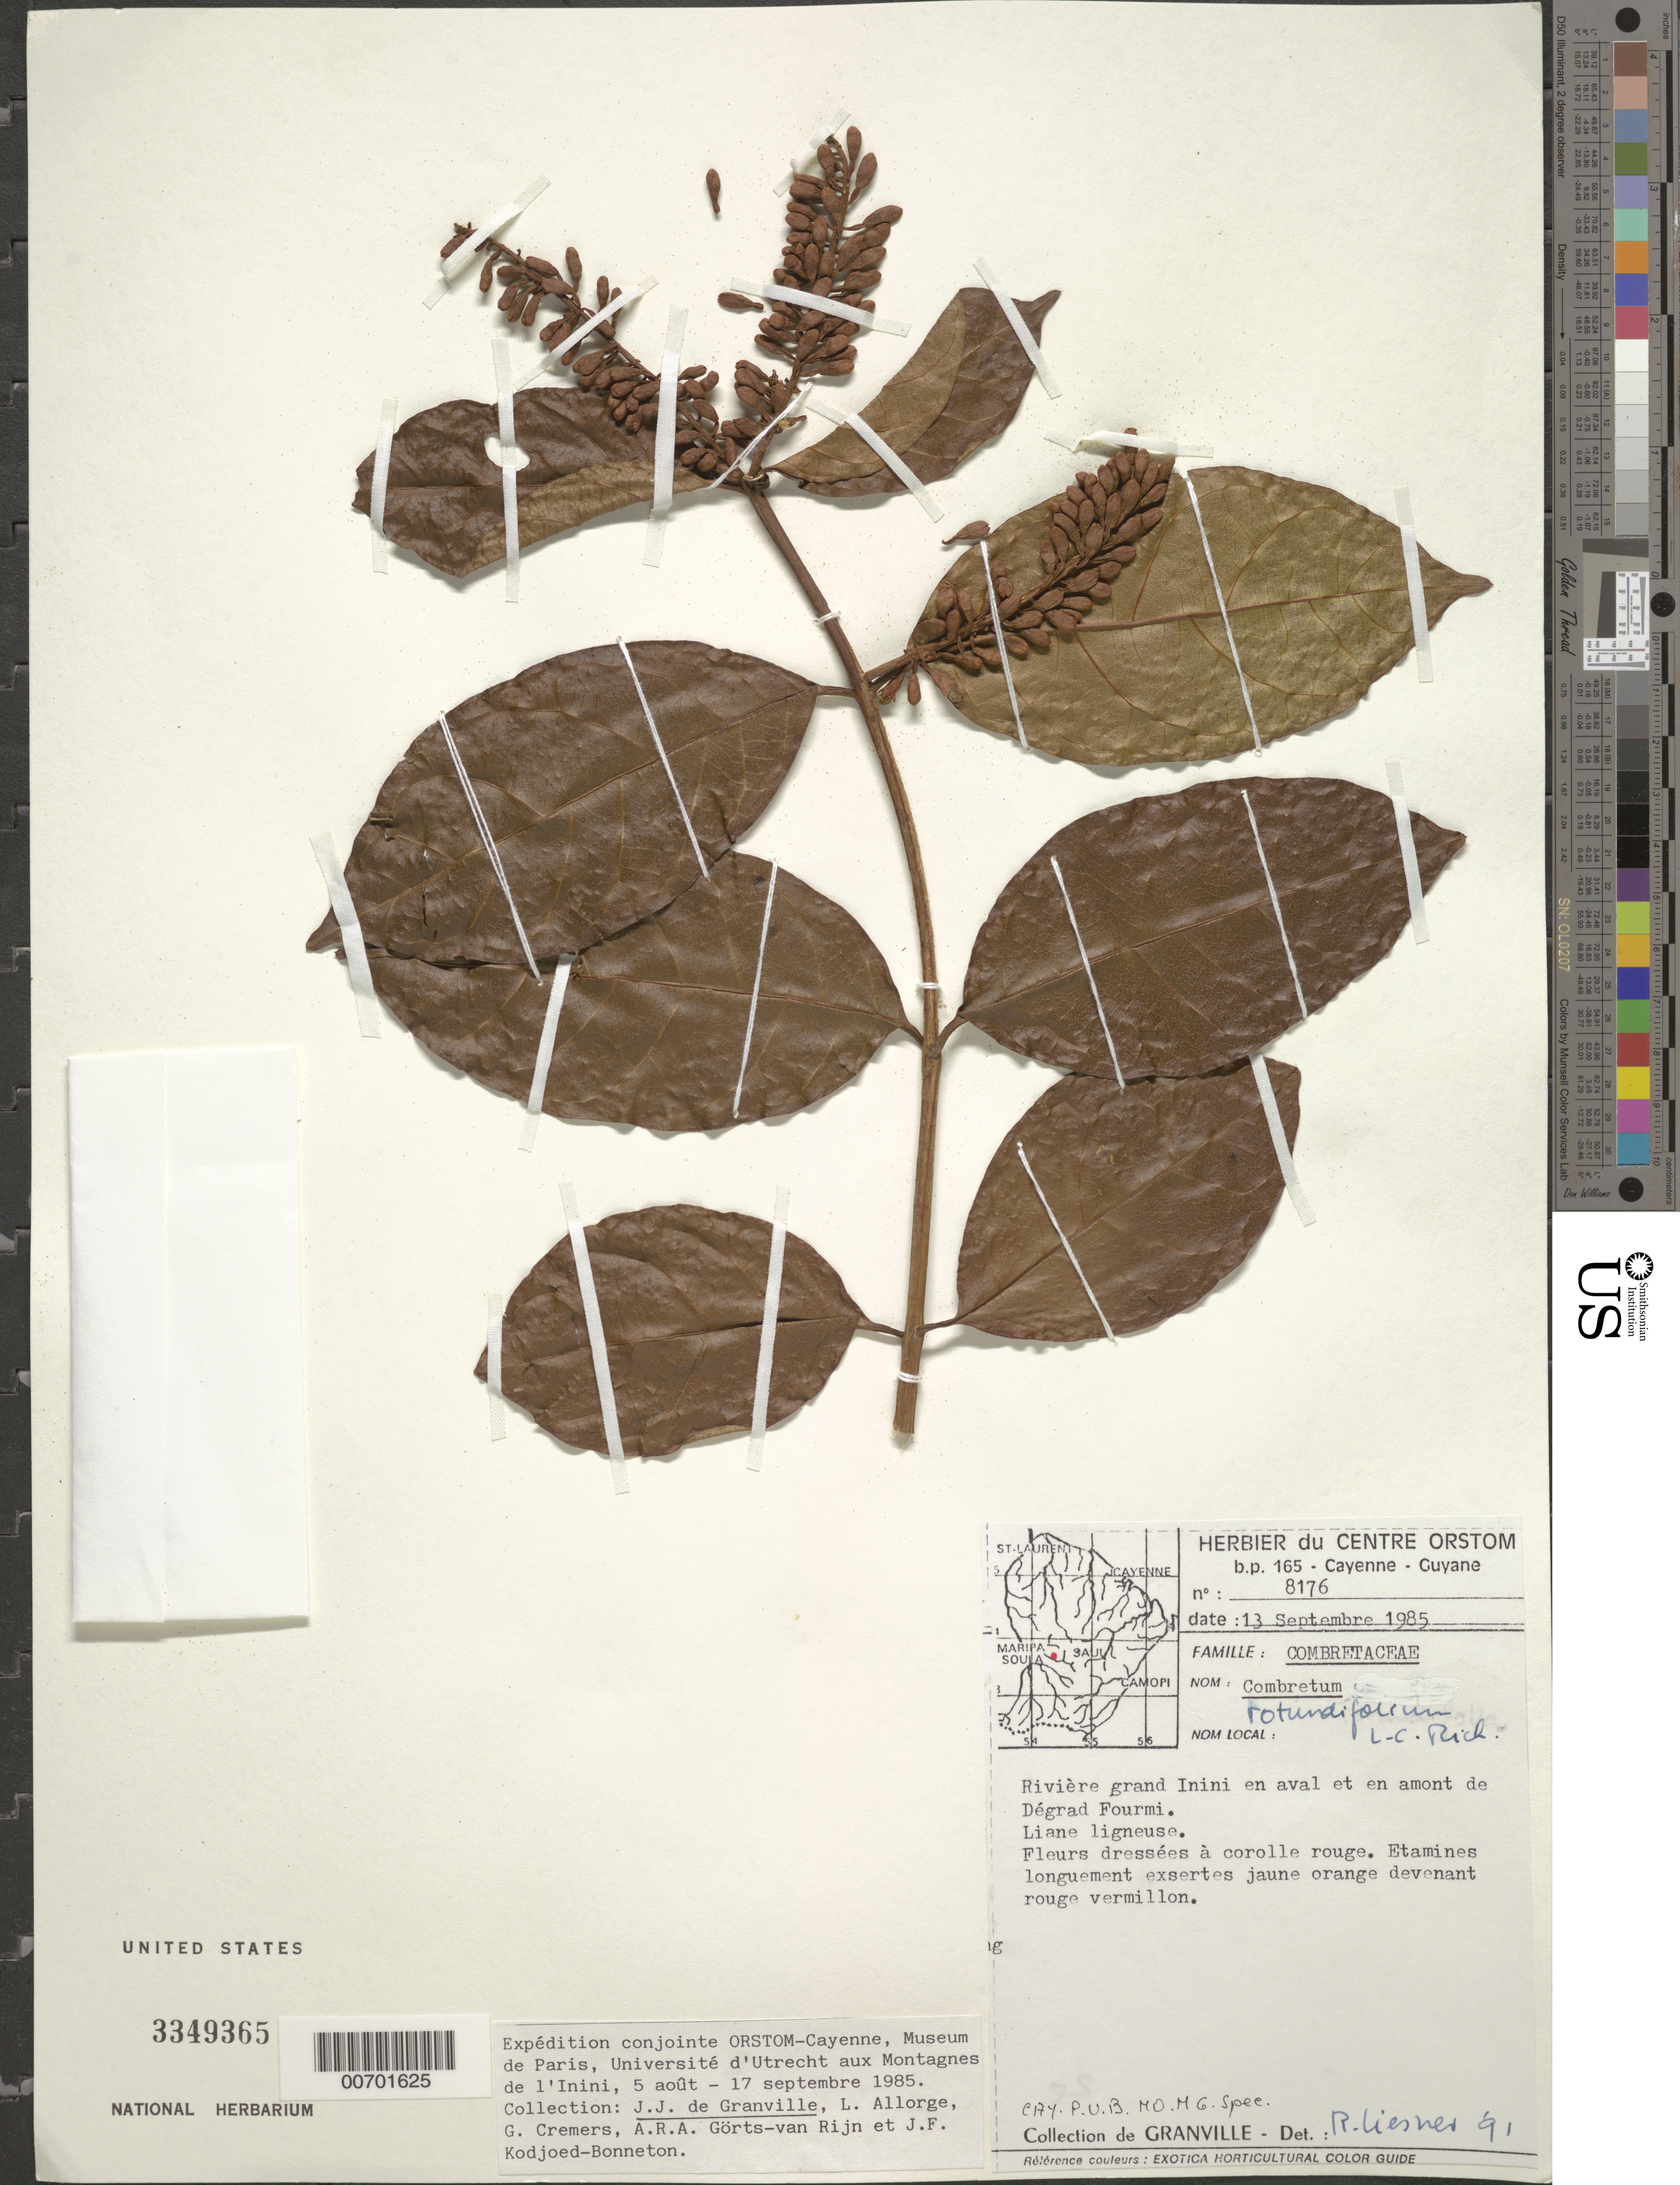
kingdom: Plantae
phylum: Tracheophyta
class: Magnoliopsida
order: Myrtales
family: Combretaceae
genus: Combretum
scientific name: Combretum rotundifolium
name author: Rich.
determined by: Liesner, R. L.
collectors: J.-J. de Granville, L. Allorge, G. Cremers, A. .R. A. Görts-van Rijn & J. Kodjoed-Bonneton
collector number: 8176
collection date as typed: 13-Sep-85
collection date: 1985-09-13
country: French Guiana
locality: Montagnes Bellevue de l'Inini, Rivière Grand Inini en aval et en amont de Dégrad Fourmi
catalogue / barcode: US 3349365